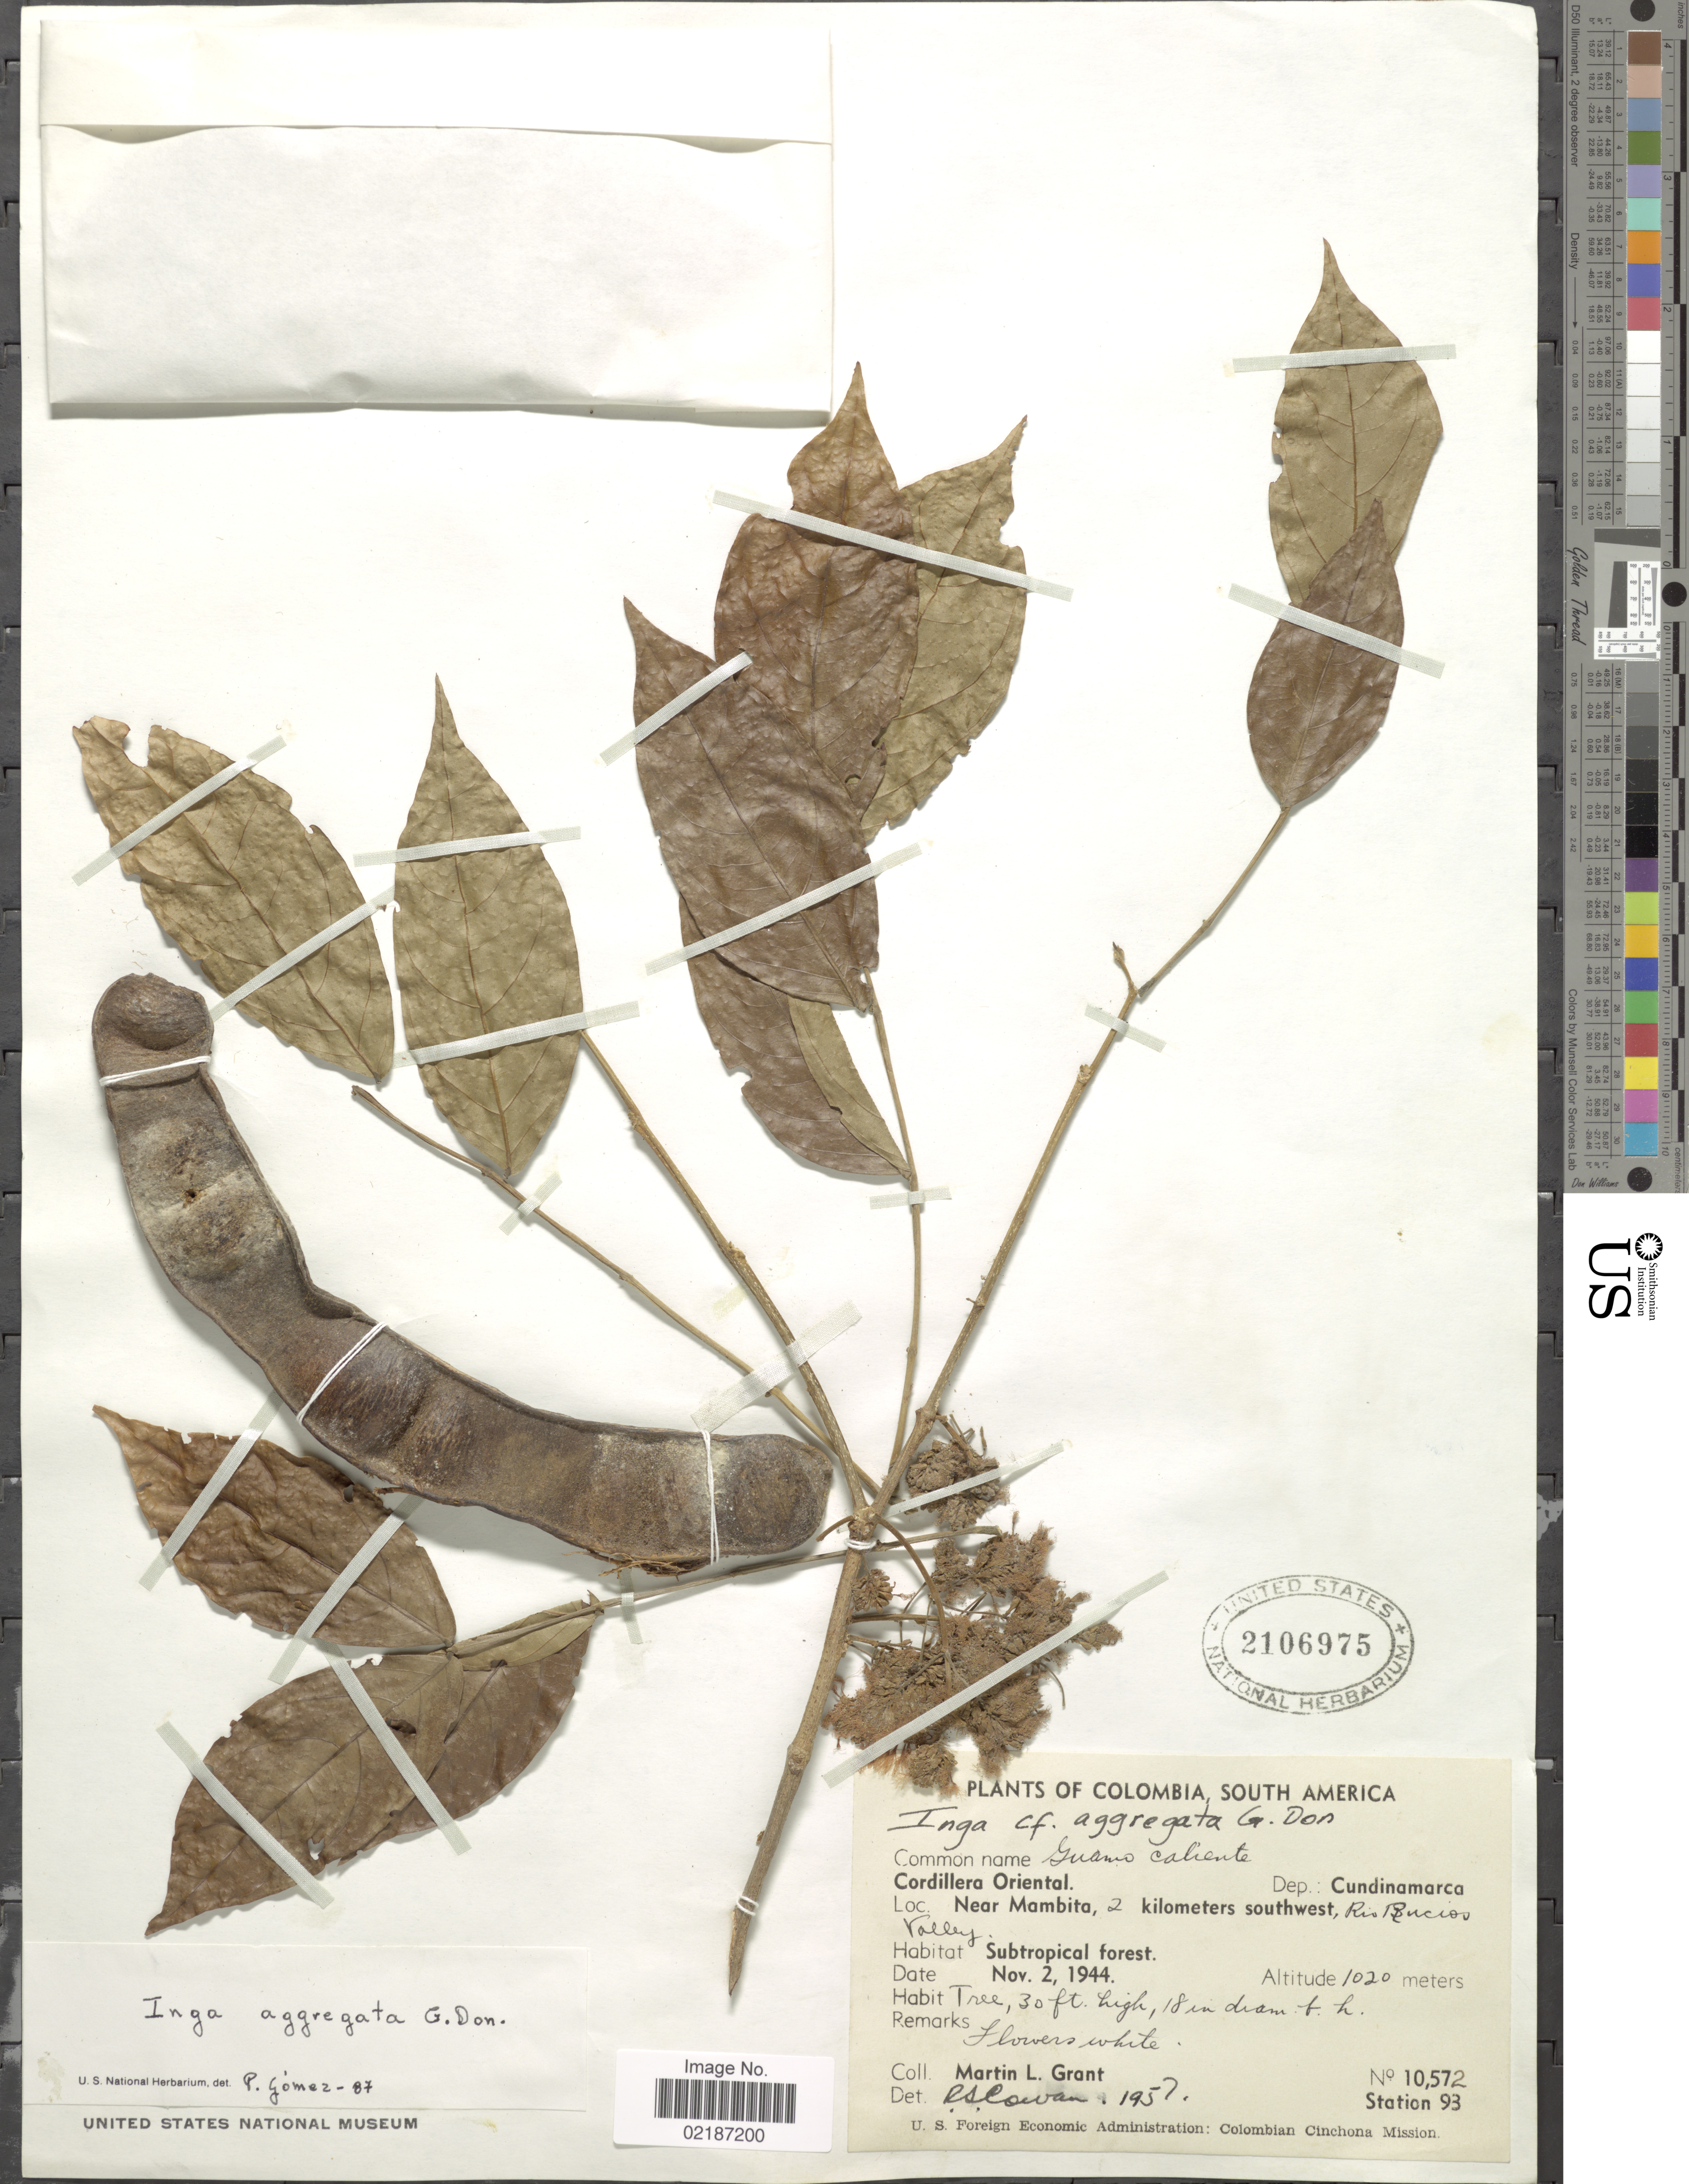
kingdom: Plantae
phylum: Tracheophyta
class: Magnoliopsida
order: Fabales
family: Fabaceae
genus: Inga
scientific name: Inga alba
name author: (Sw.) Willd.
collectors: M. L. Grant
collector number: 10572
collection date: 1944-11-02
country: Colombia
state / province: Cundinamarca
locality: South America, Cordillera Oriental, near Mambita, 2 kilometers southwest, Rio Rucios [interpreted] Valley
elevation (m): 1020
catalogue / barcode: US 2106975